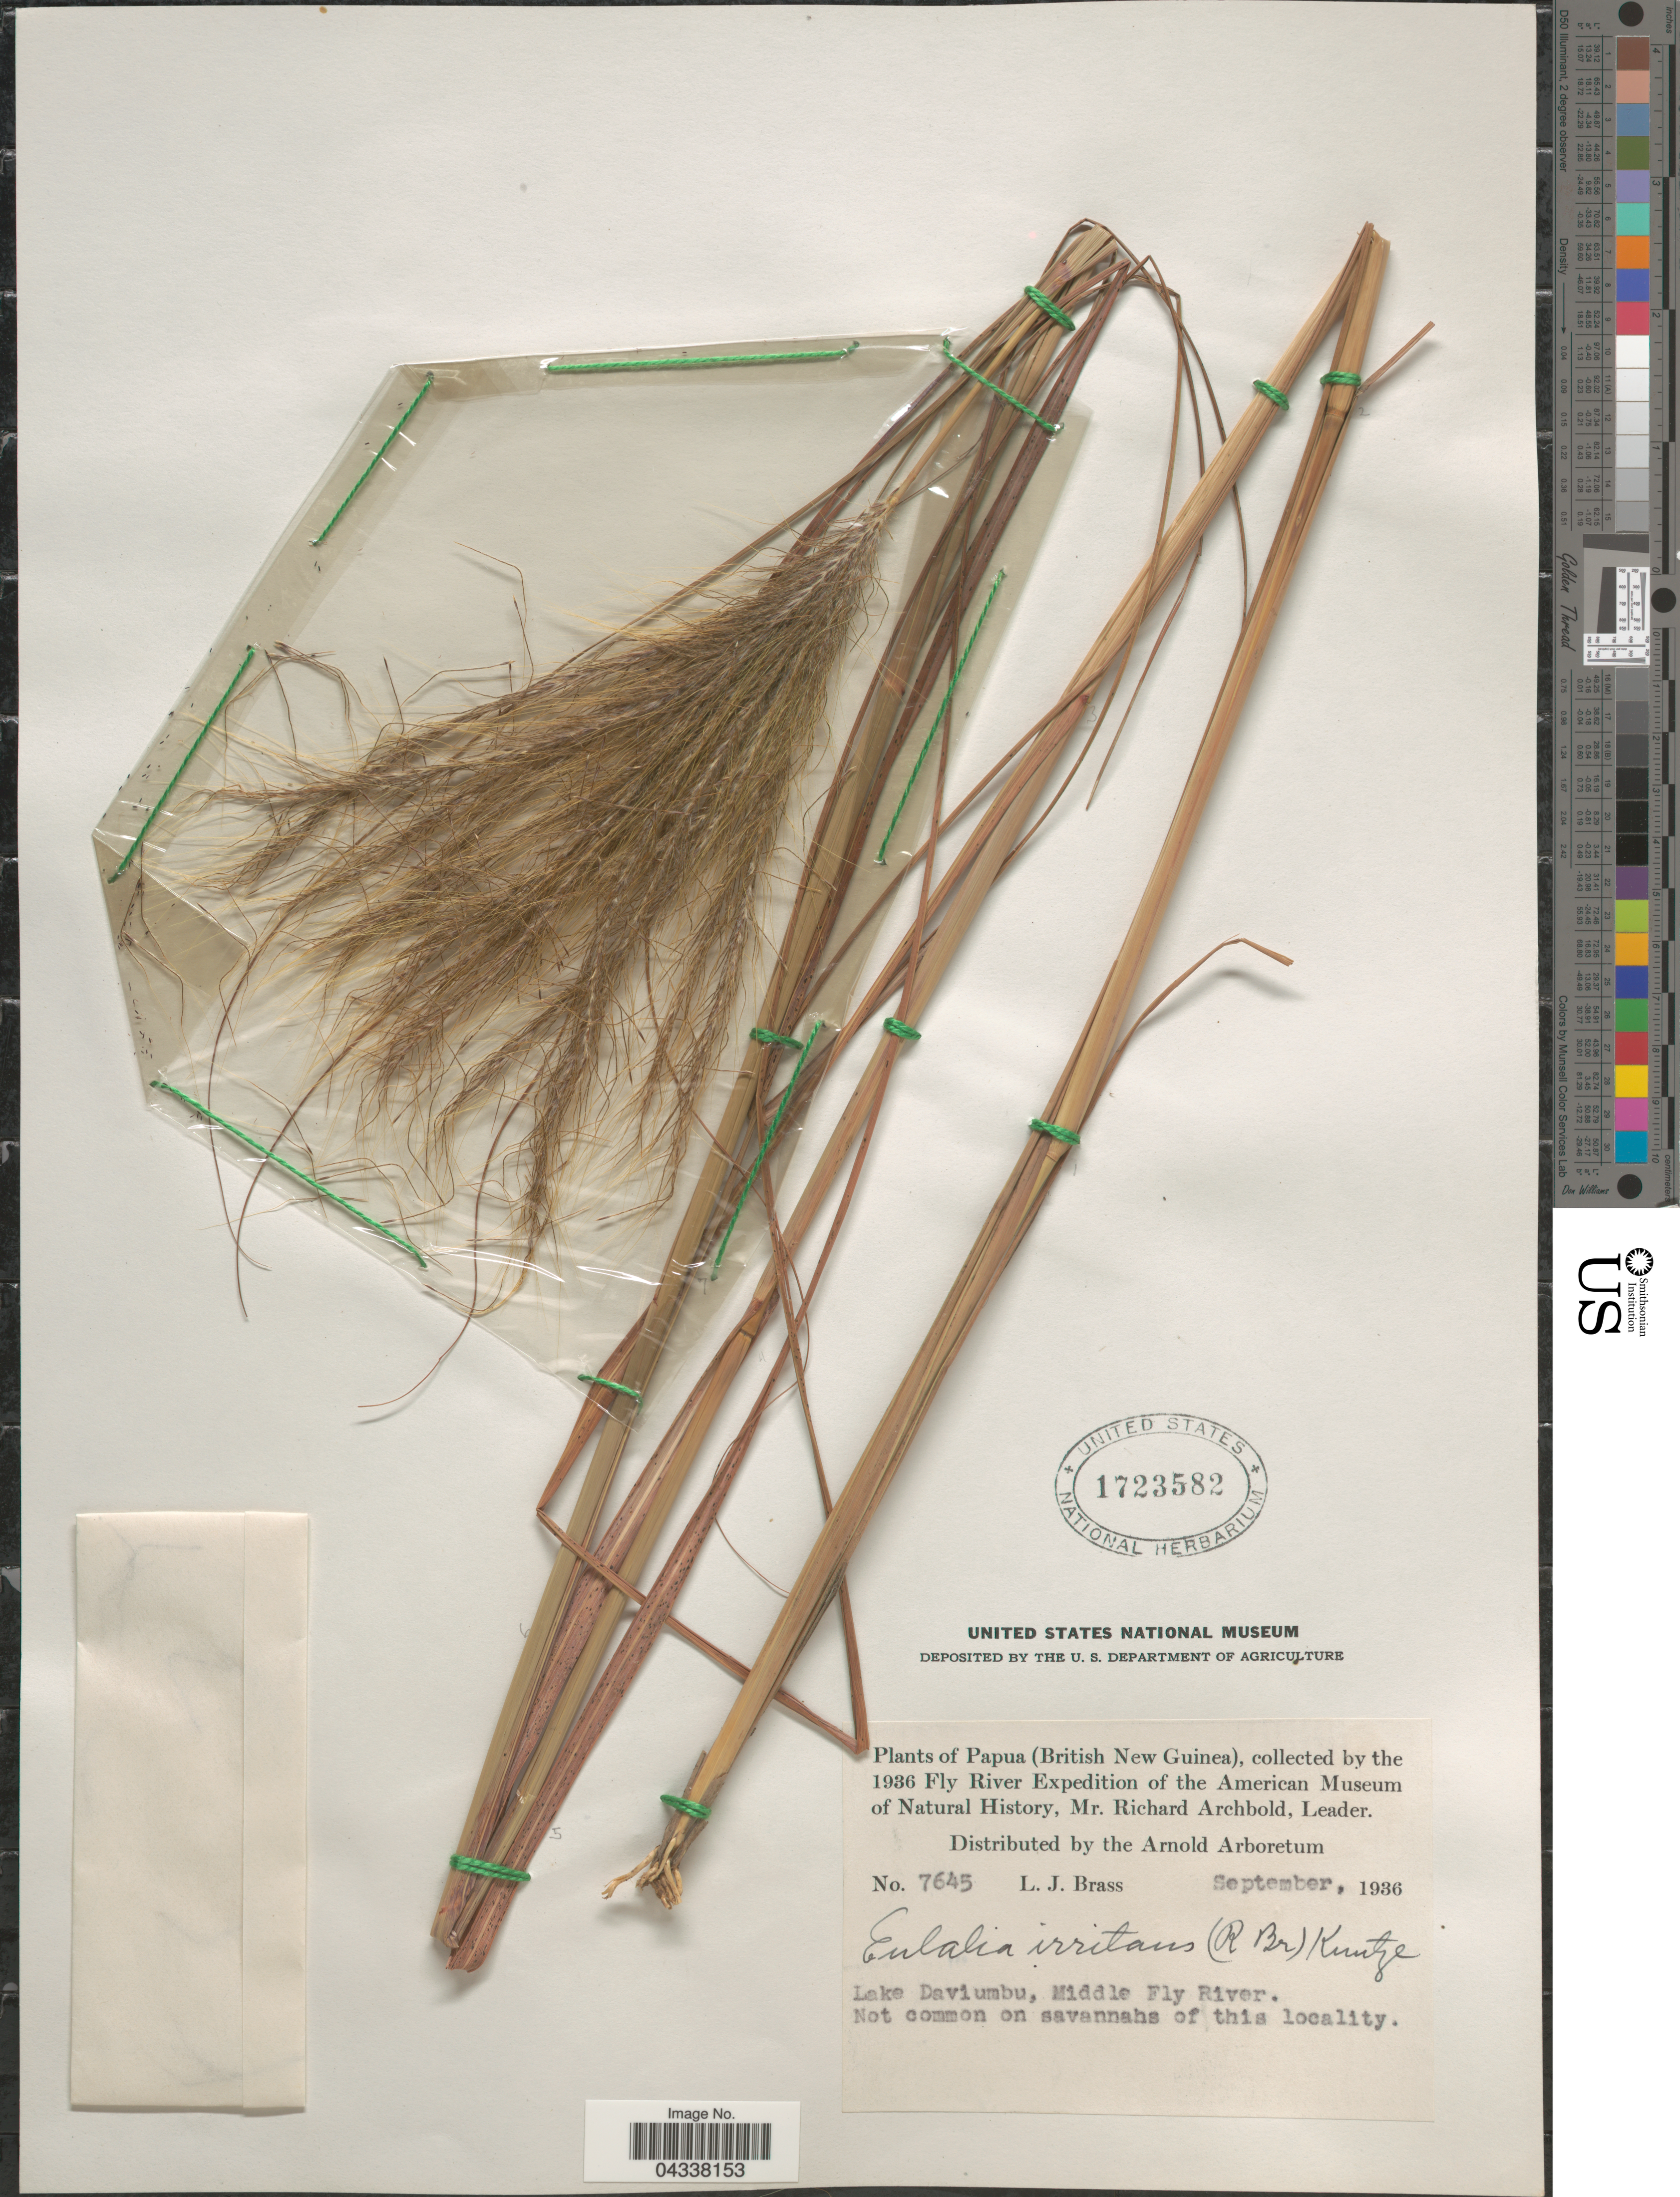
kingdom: Plantae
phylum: Tracheophyta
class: Liliopsida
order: Poales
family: Poaceae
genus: Pseudopogonatherum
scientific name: Pseudopogonatherum irritans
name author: (R. Br.) A. Camus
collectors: L. J. Brass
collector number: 7645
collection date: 1936-09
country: Papua New Guinea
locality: (British New Guinea). 1936 Fly River Expedition of the American Museum of Natural History. Lake Daviumbu, Middle Fly River.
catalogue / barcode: US 1723582